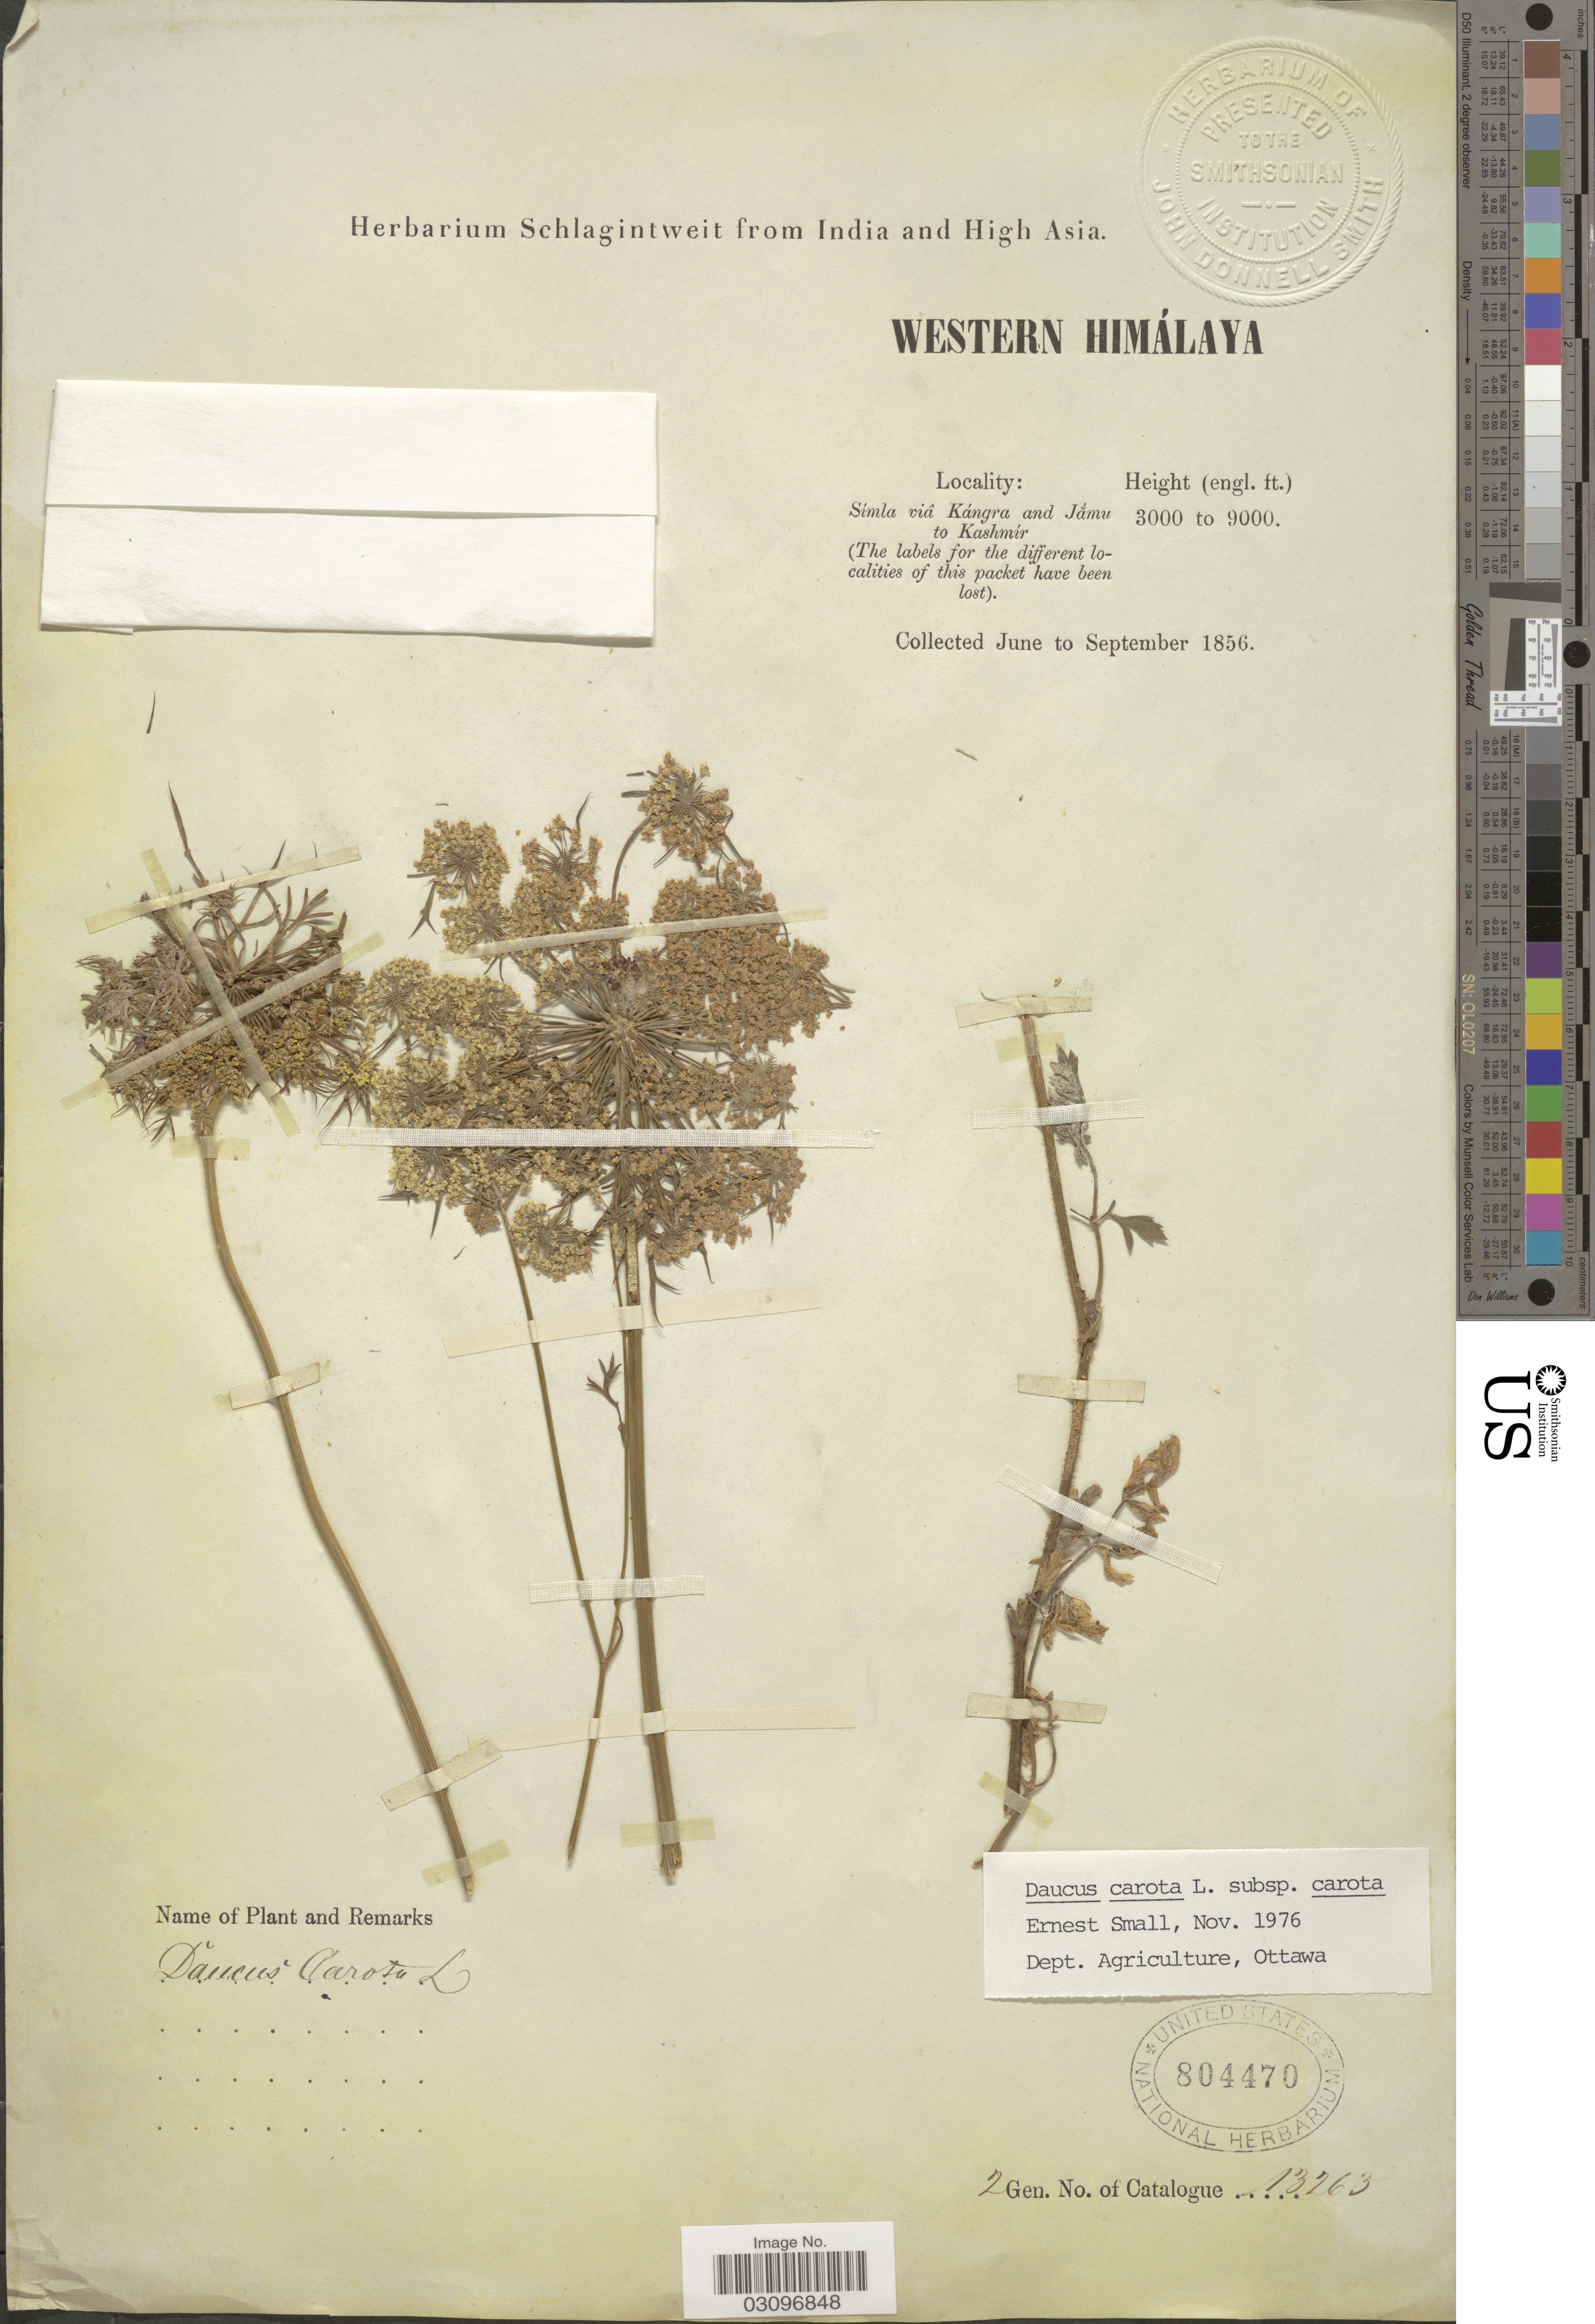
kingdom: Plantae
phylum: Tracheophyta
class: Magnoliopsida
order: Apiales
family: Apiaceae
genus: Daucus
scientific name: Daucus carota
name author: L.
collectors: ex herb. Schlagintweit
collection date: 1856-06/1856-09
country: India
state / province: Jammu and Kashmir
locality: Simla viâ Kángra and Jamu to Kashmir.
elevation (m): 914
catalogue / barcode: US 804470